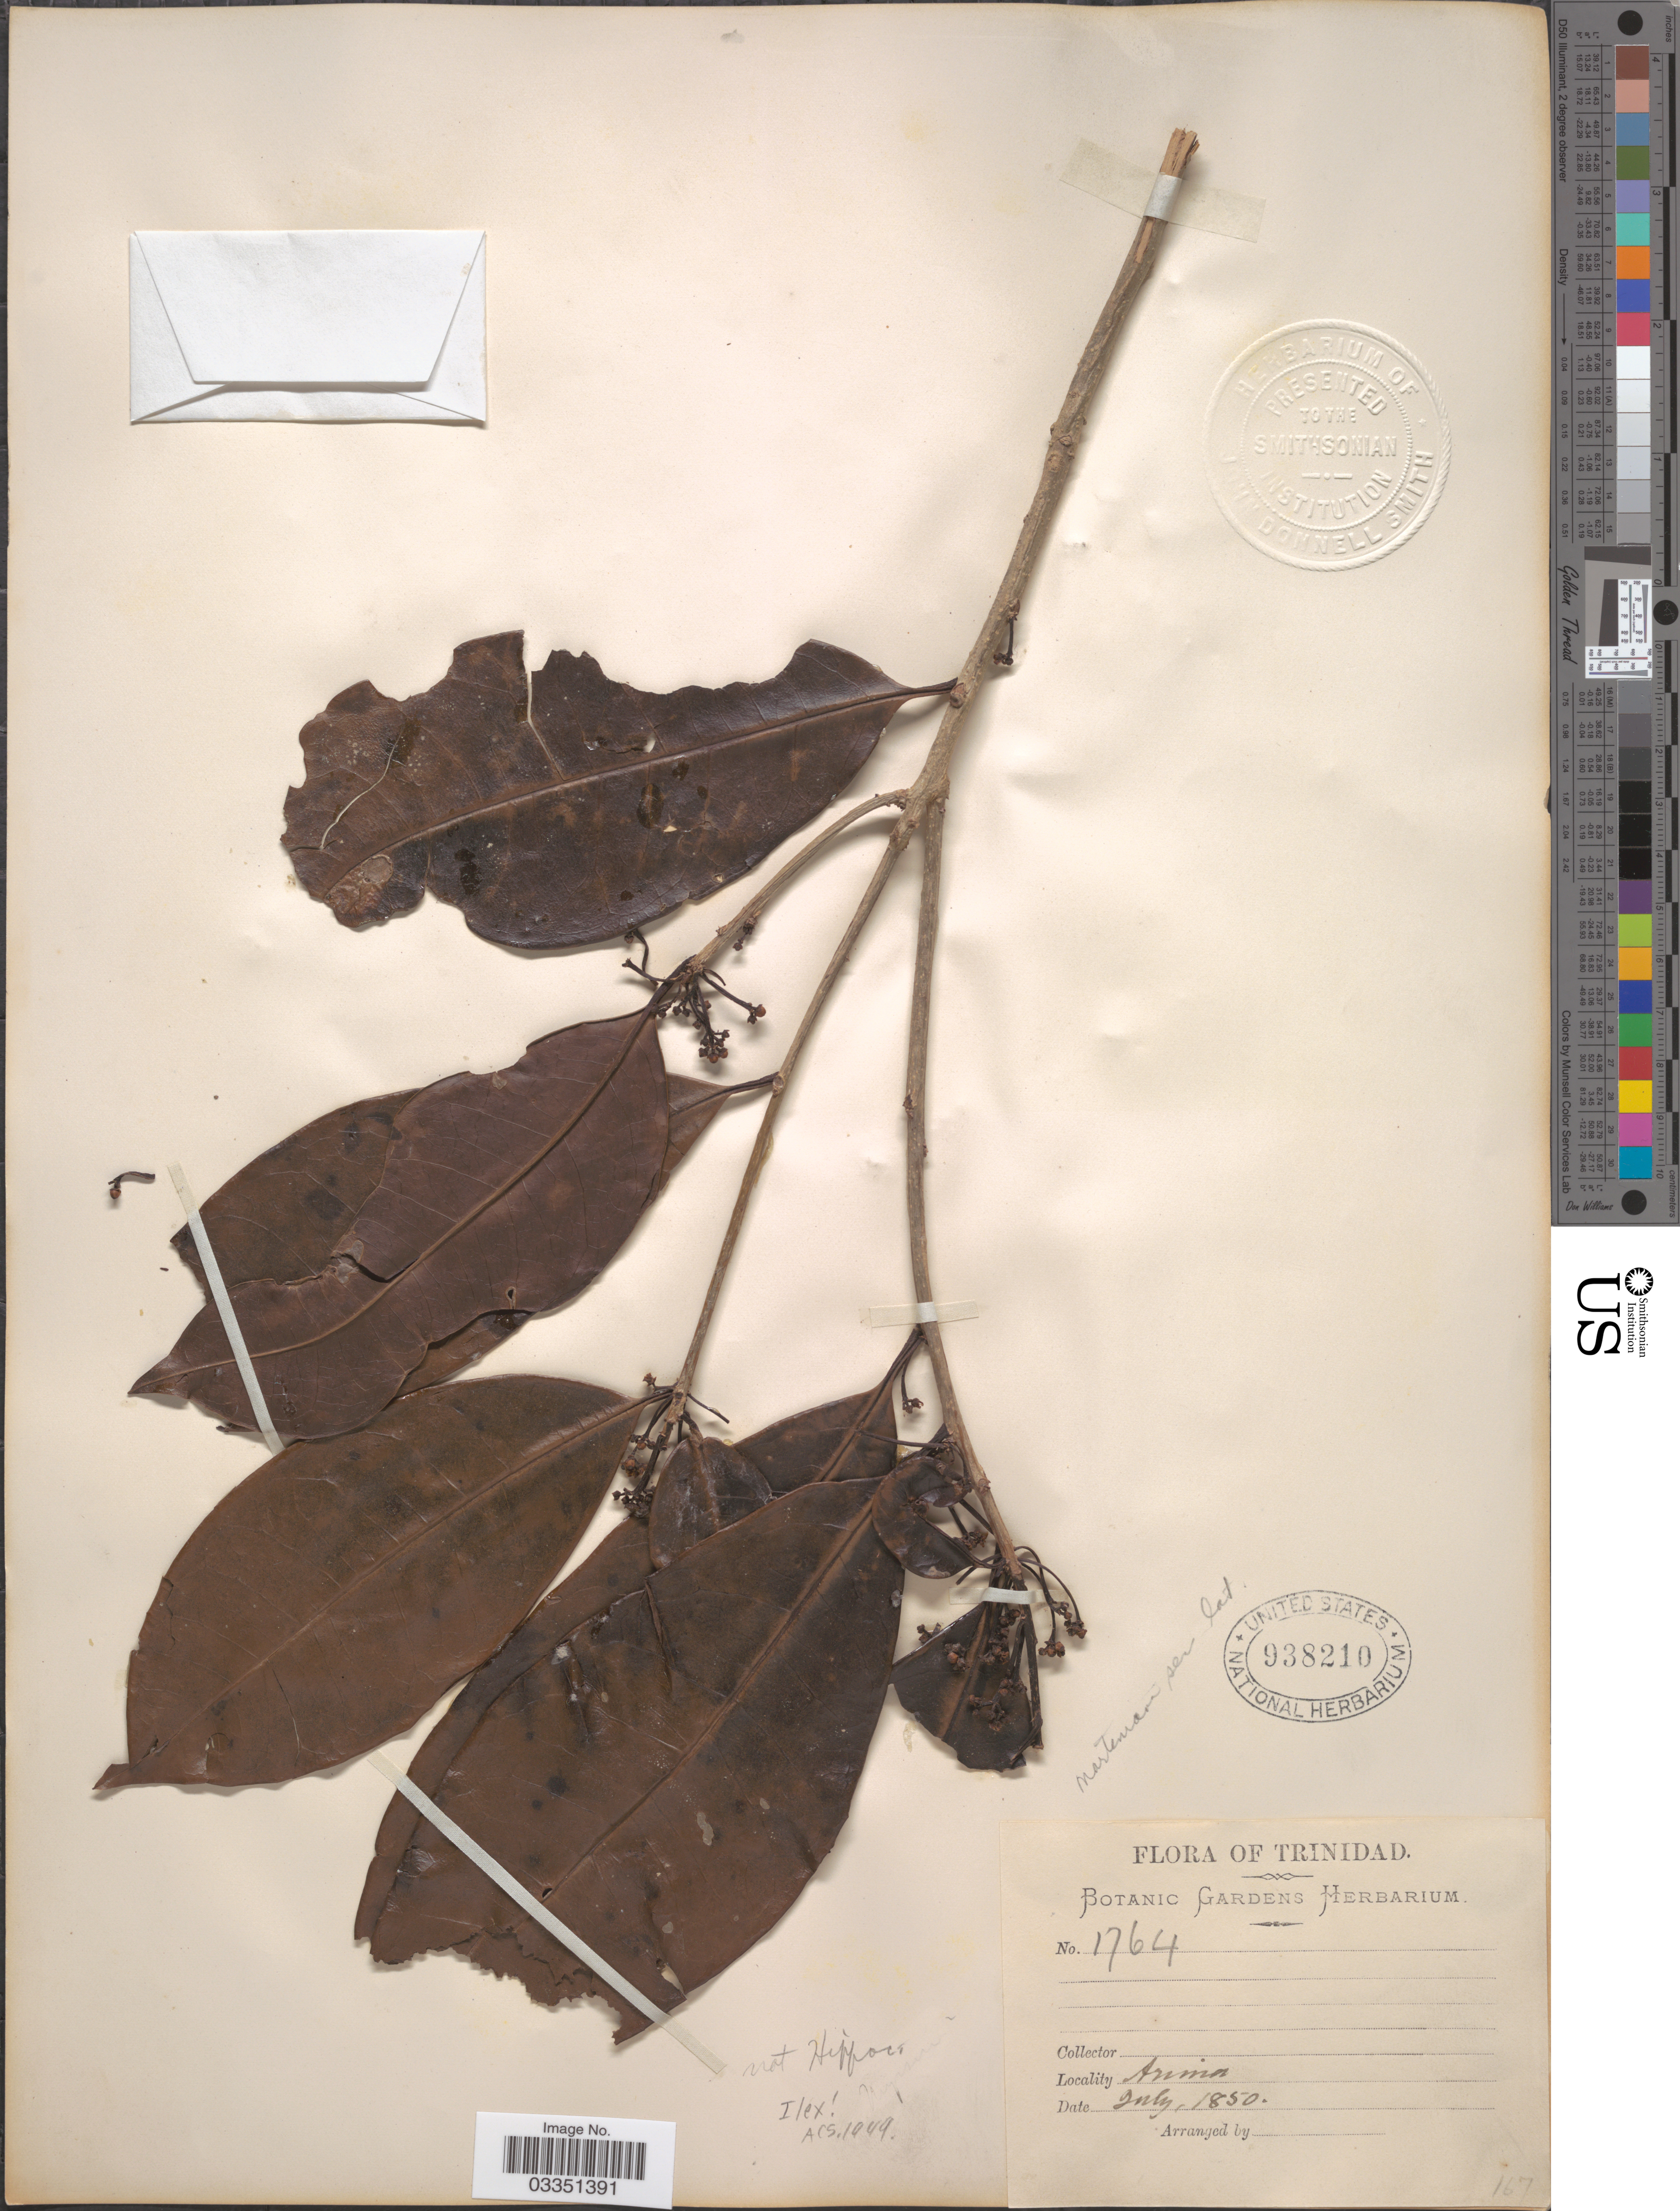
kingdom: Plantae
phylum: Tracheophyta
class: Magnoliopsida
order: Aquifoliales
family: Aquifoliaceae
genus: Ilex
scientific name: Ilex sp.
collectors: ex herb. Botanic Gardens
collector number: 1764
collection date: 1850-07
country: Trinidad and Tobago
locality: Trinidad. Arima.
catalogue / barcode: US 938210